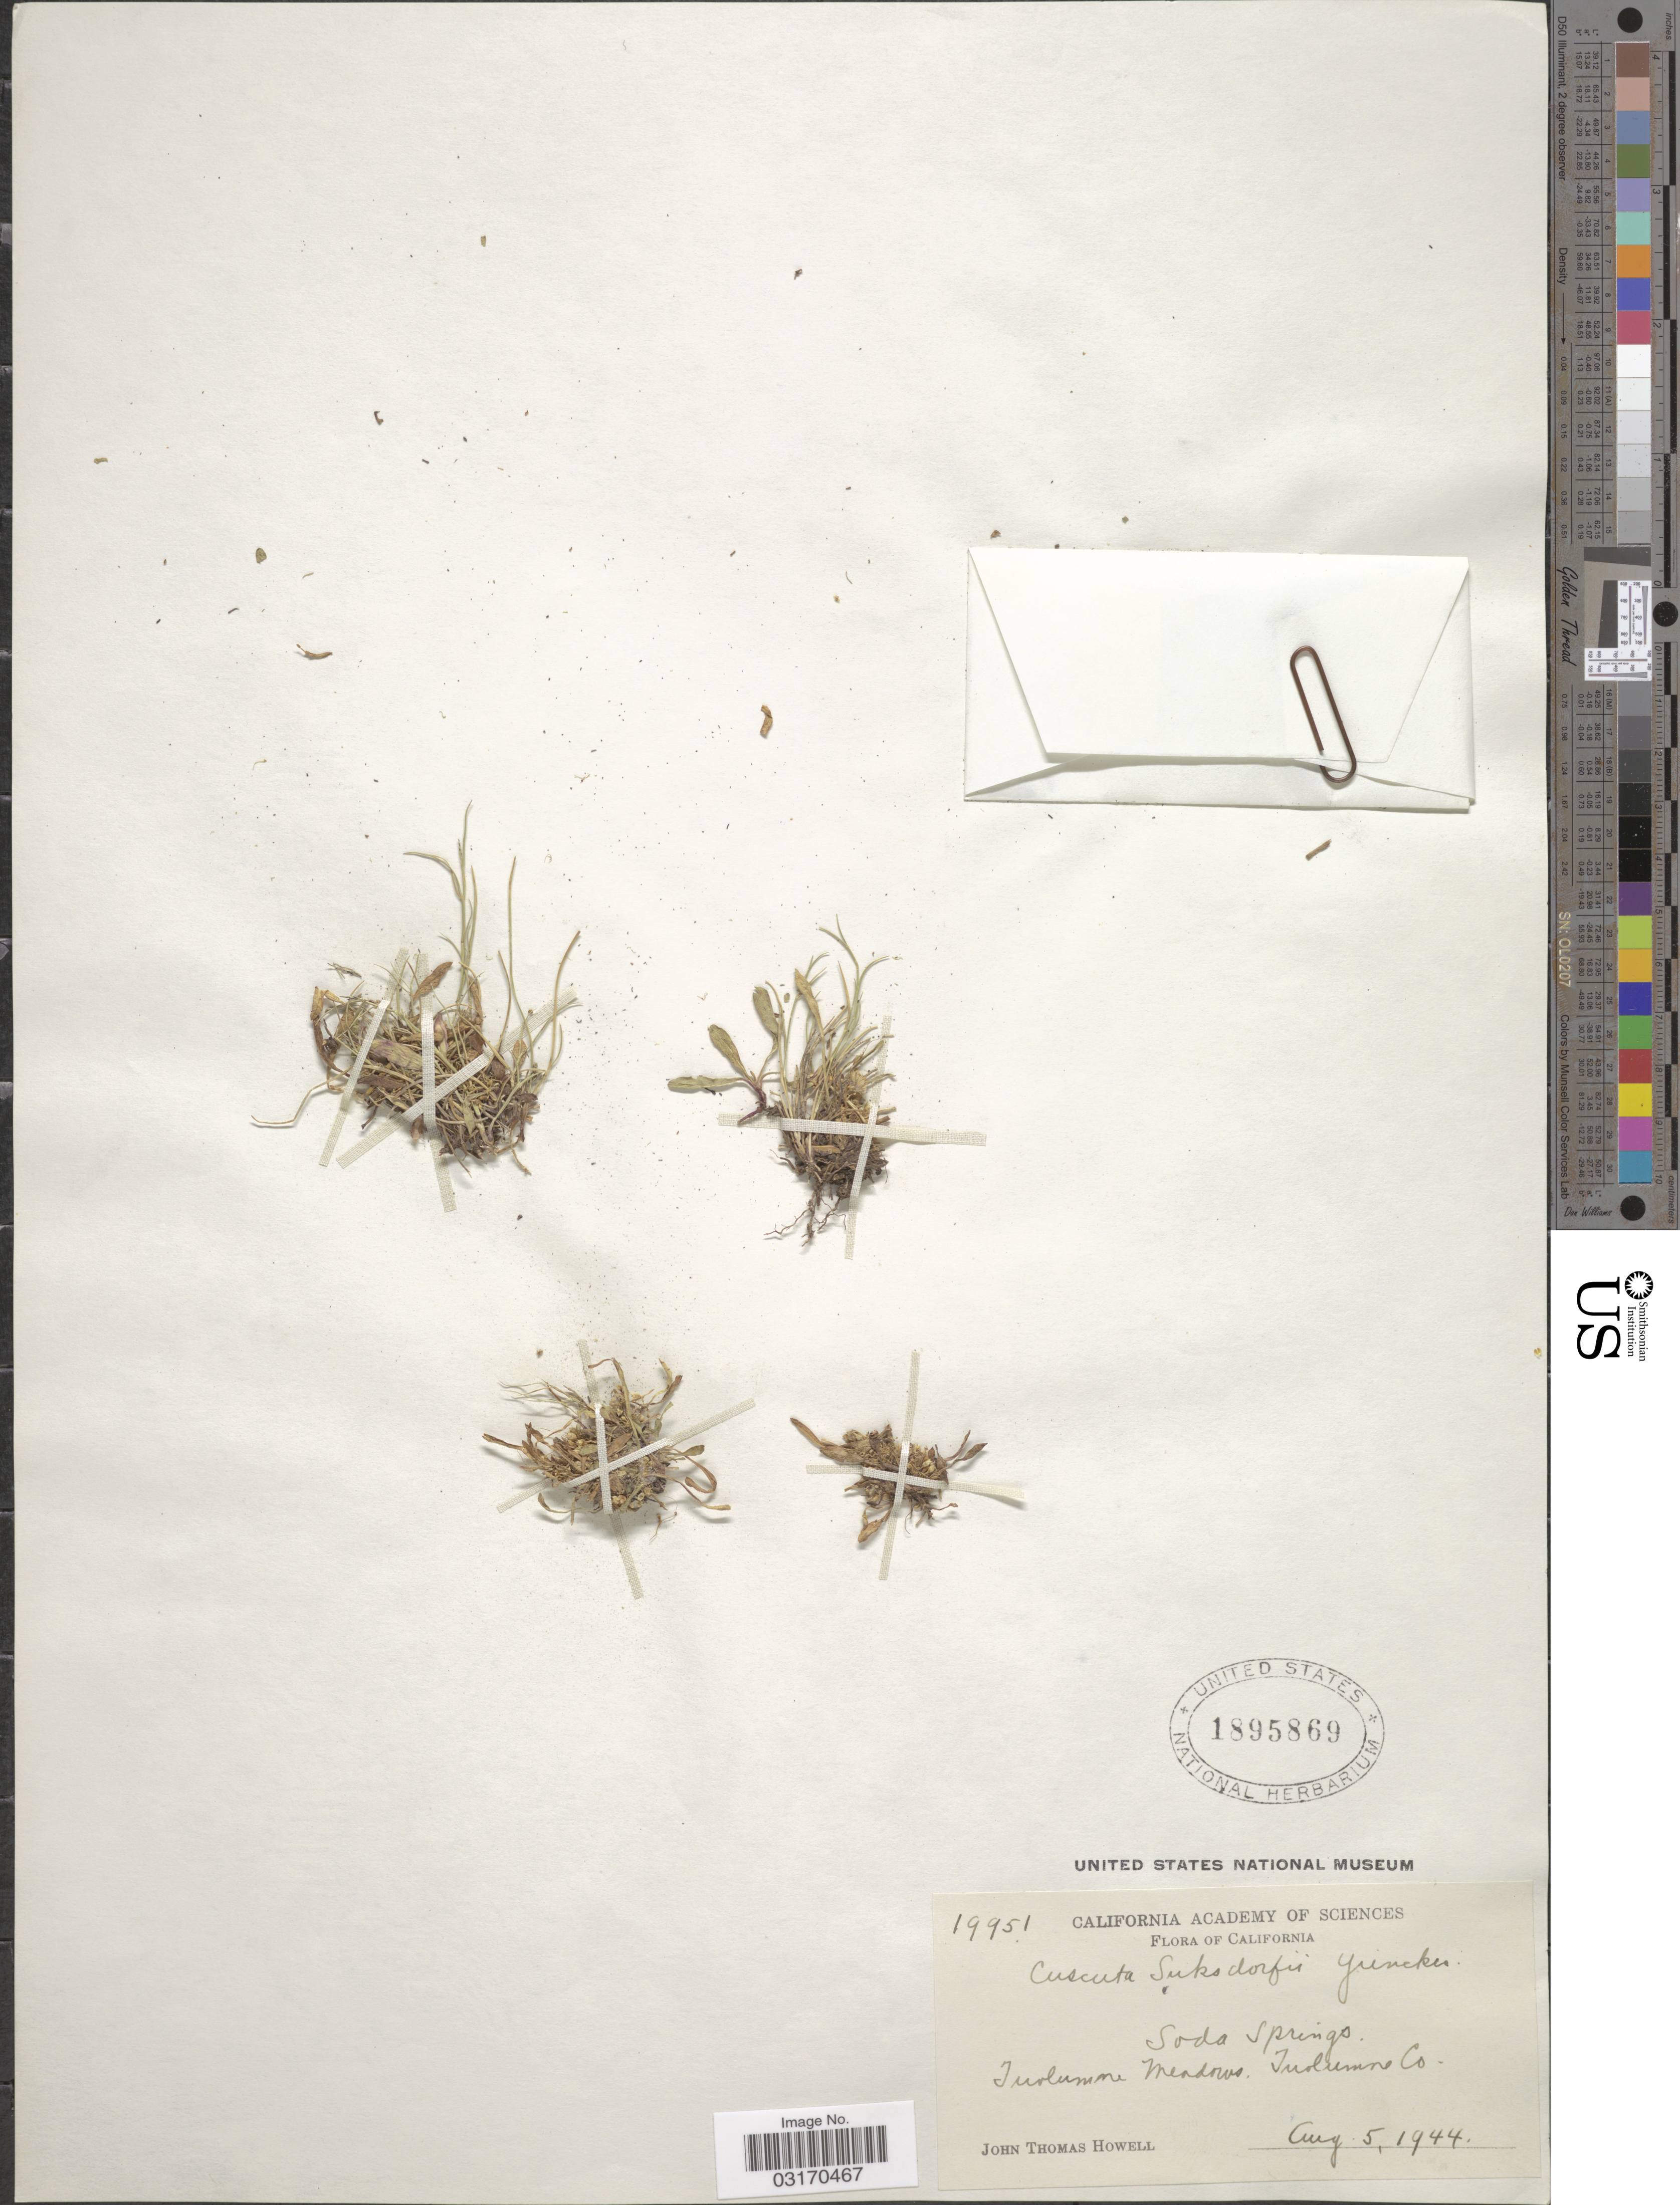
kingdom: Plantae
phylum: Tracheophyta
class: Magnoliopsida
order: Solanales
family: Convolvulaceae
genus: Cuscuta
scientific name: Cuscuta suksdorfii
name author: Yunck.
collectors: J. T. Howell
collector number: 19951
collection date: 1944-08-05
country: United States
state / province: California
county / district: Tuolumne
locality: Soda Springs. Tuolumne Meadows. Tuolumne Co.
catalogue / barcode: US 1895869